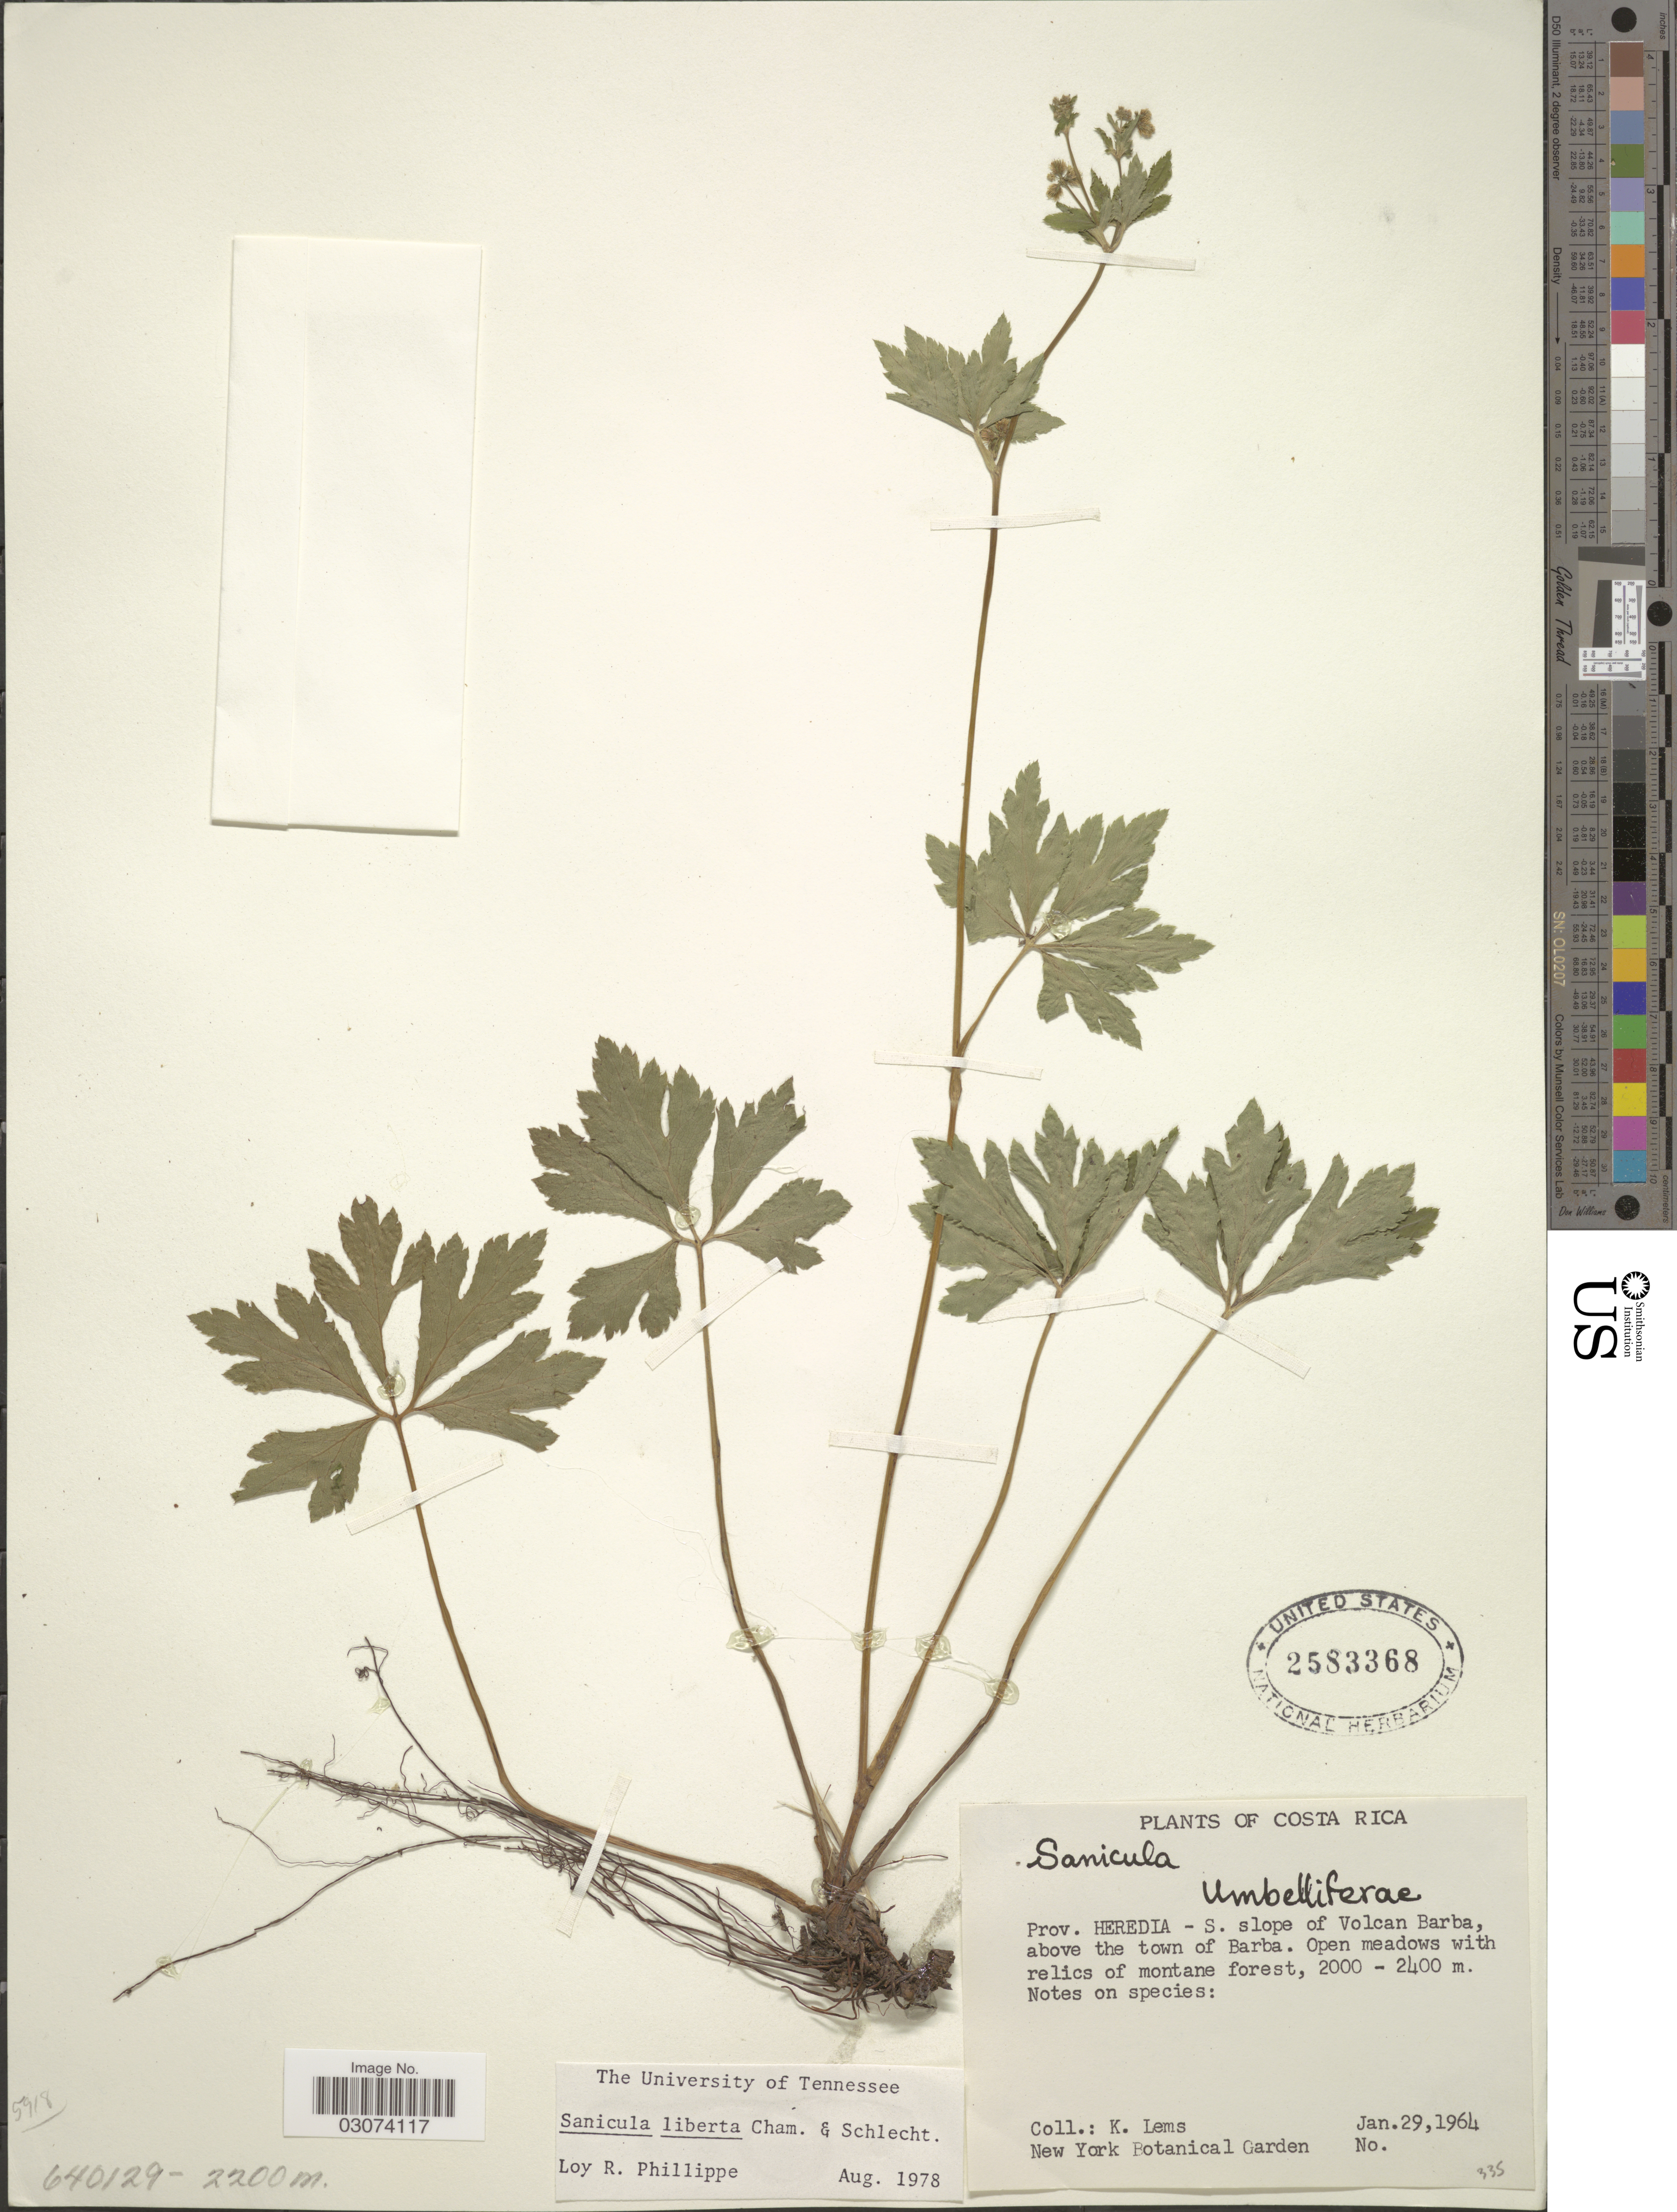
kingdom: Plantae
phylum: Tracheophyta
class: Magnoliopsida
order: Apiales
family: Apiaceae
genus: Sanicula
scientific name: Sanicula liberta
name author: Cham. & Schltdl.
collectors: K. Lems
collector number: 335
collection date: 1964-01-29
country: Costa Rica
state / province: Heredia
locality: S. slope of Volcan Barba, above the town of Barba.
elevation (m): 2000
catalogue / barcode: US 2583368